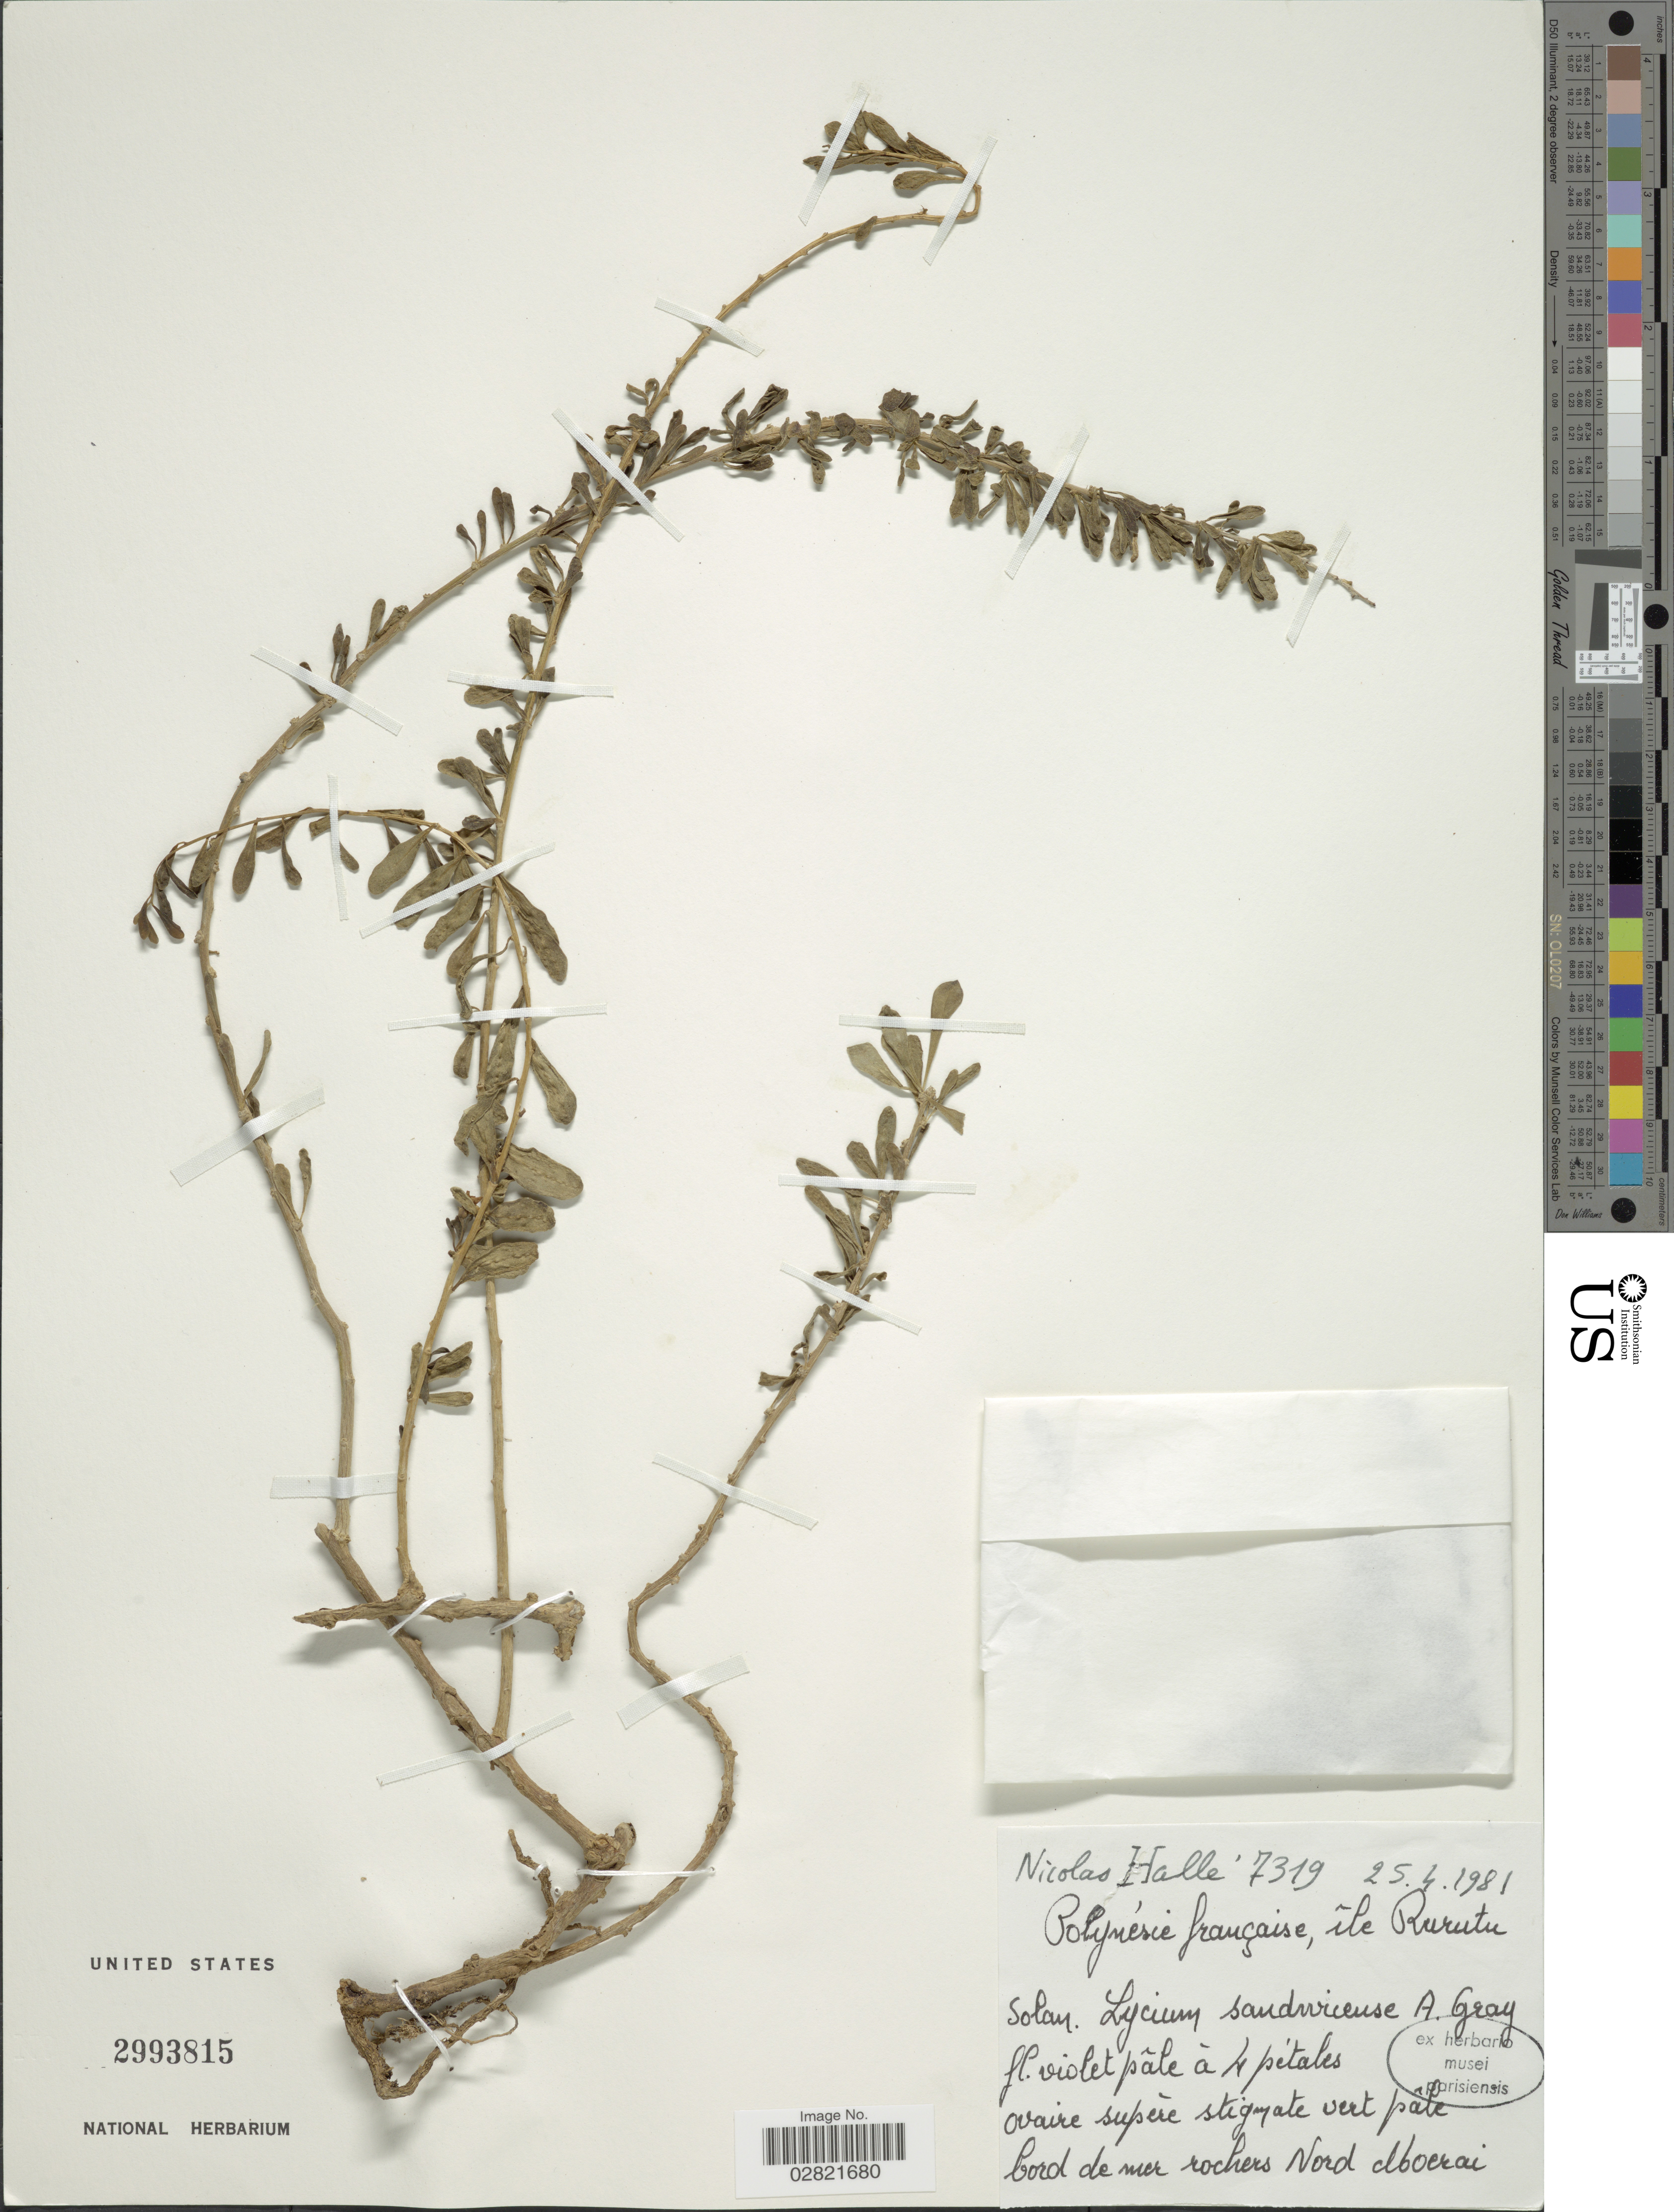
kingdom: Plantae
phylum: Tracheophyta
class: Magnoliopsida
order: Solanales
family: Solanaceae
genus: Lycium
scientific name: Lycium carolinianum var. sandwicense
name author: (A. Gray) C.L. Hitchc.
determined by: Wagner, W. L., (BOT), Smithsonian Institution - National Museum of Natural History (UNITED STATES)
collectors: N. Hallé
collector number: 7319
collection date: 1981-04-25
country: French Polynesia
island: Rurutu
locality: Polynésie française, île Rurutu. Bord de mer rochers Nord Moerai.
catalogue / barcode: US 2993815